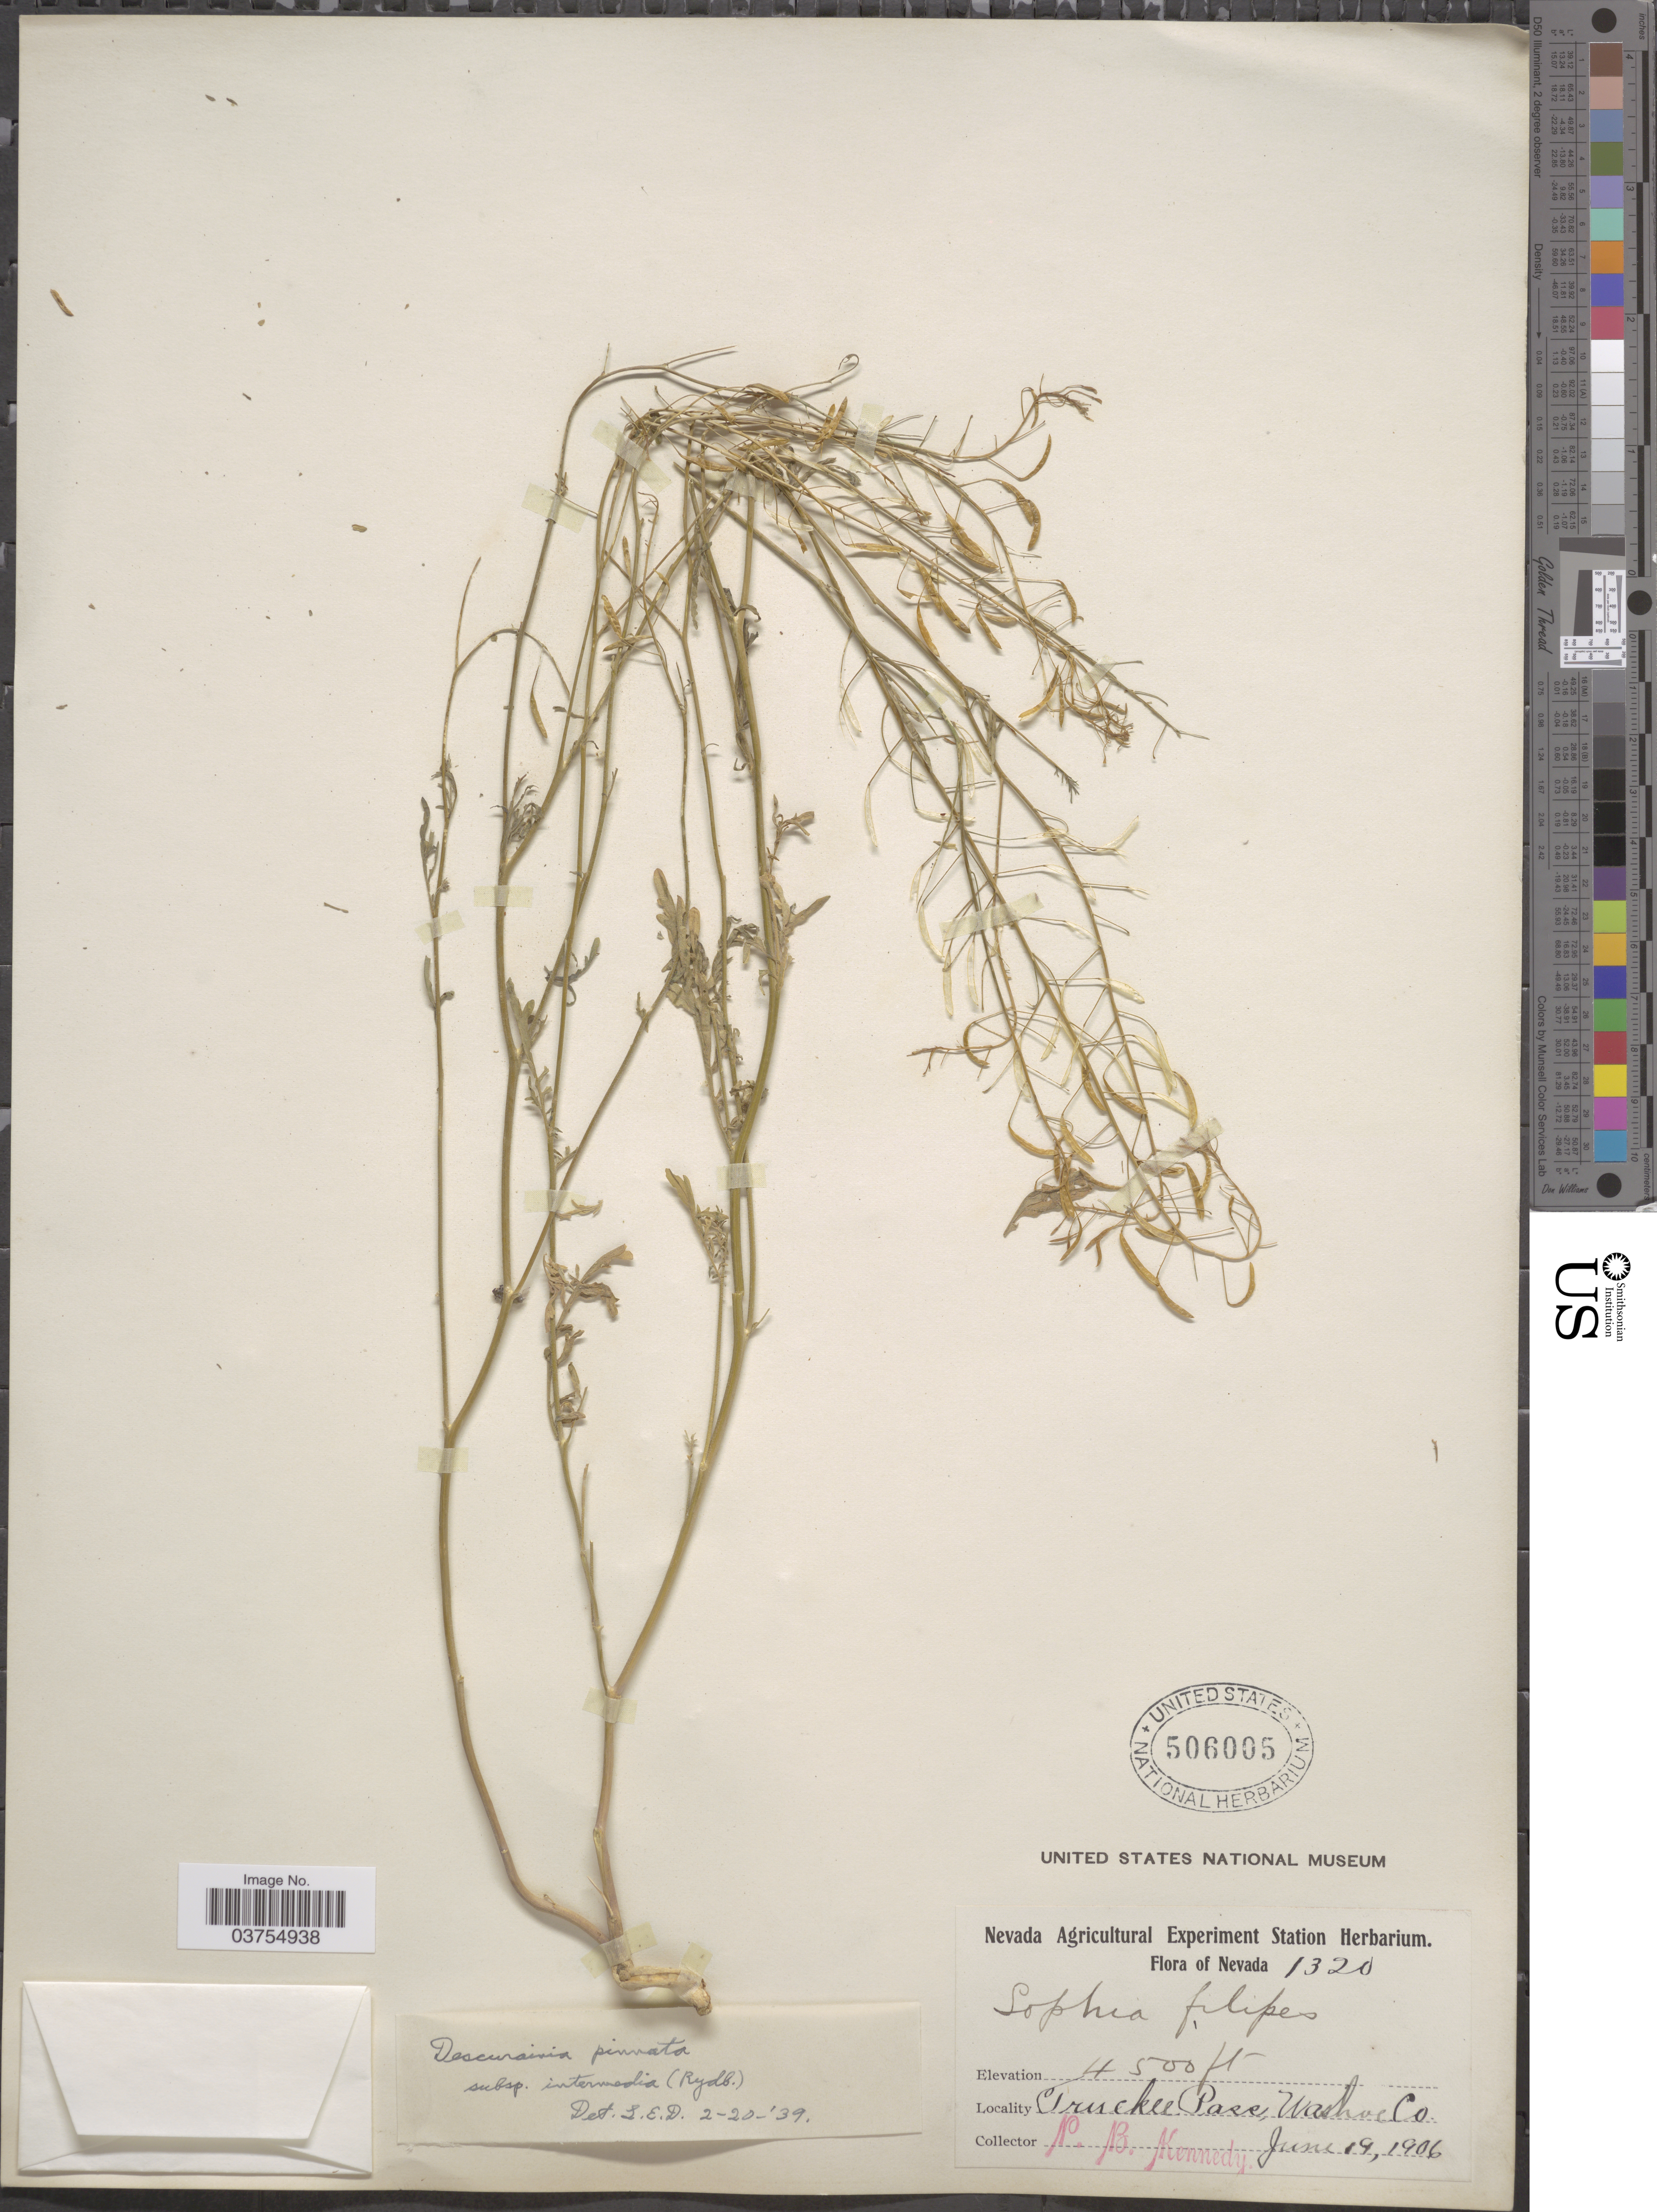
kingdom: Plantae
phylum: Tracheophyta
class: Magnoliopsida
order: Brassicales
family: Brassicaceae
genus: Descurainia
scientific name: Descurainia pinnata subsp. intermedia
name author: (Rydb.) Detling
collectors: N. Kennedy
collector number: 1320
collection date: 1906-06-19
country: United States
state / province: Nevada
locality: Truckee Pass, Washoe Co.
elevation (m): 1372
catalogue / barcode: US 506005